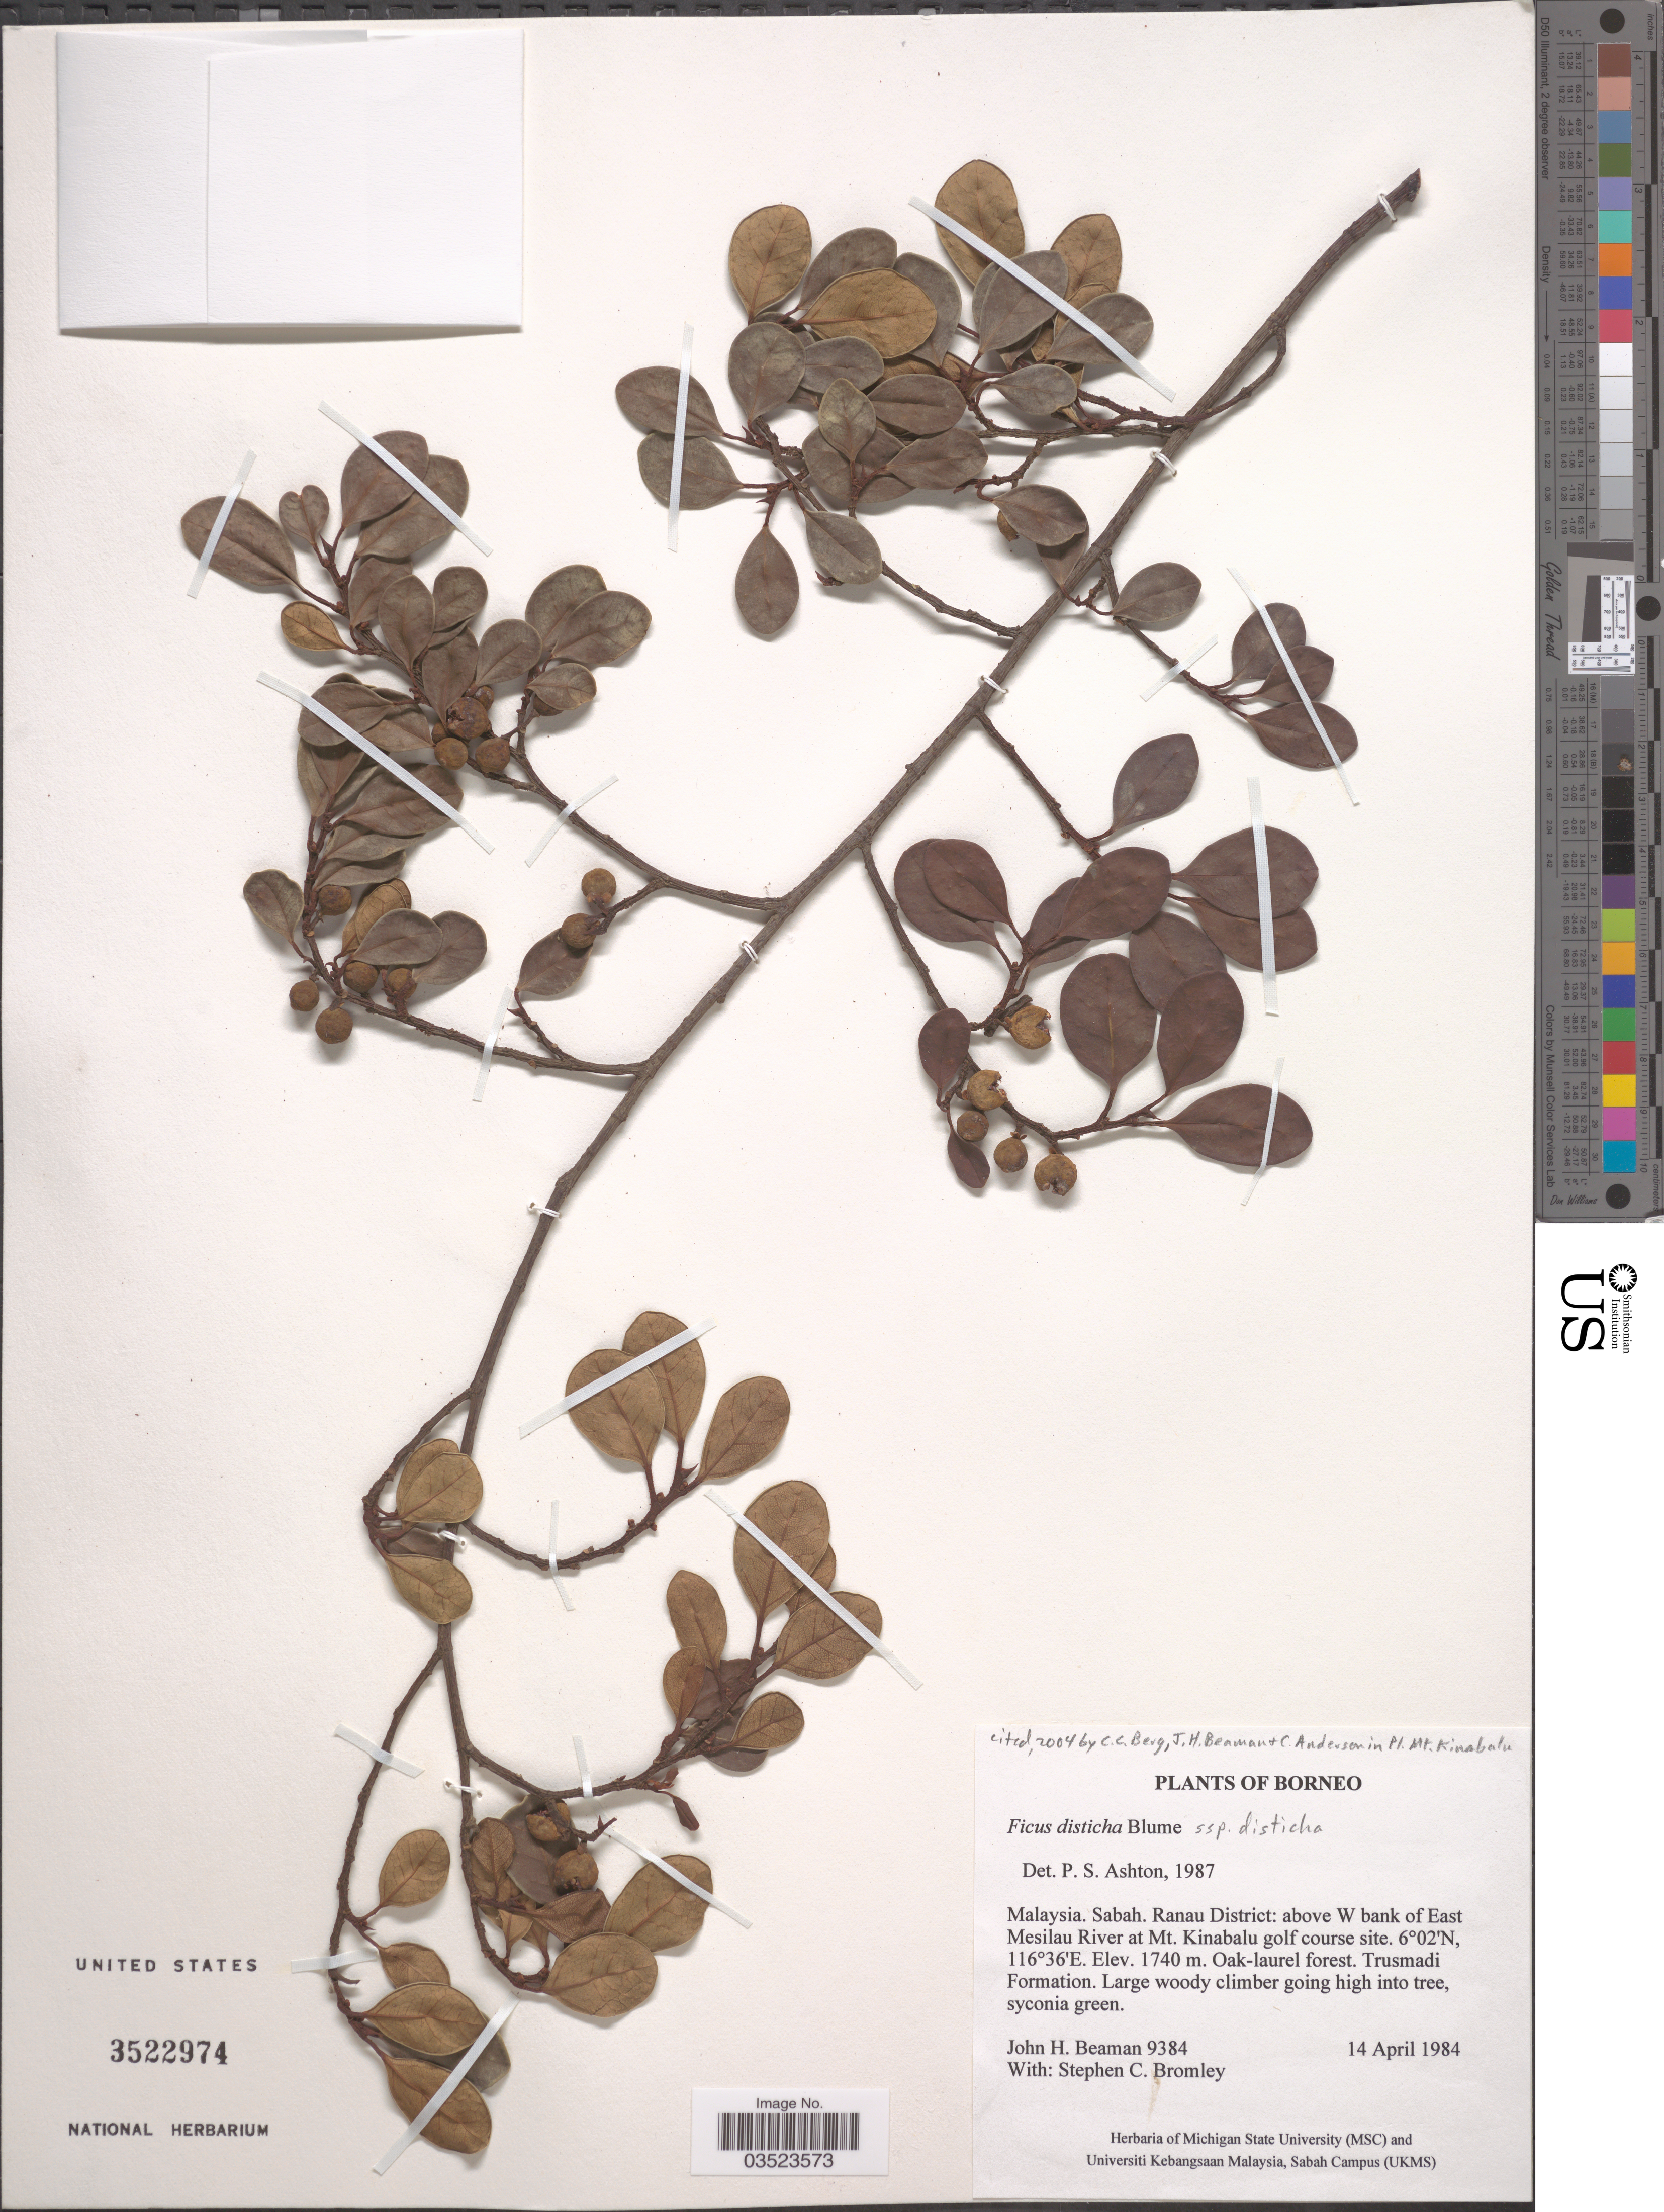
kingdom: Plantae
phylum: Tracheophyta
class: Magnoliopsida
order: Rosales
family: Moraceae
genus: Ficus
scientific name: Ficus disticha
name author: Blume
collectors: J. H. Beaman & S. Bromley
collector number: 9384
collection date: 1984-04-14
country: Malaysia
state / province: Sabah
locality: Borneo. Sabah. Ranau District: above W bank of East Mesilau River at Mt. Kinabalu golf course site. Oak-laurel forest. Trusmadi Formation.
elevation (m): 1740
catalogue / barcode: US 3522974